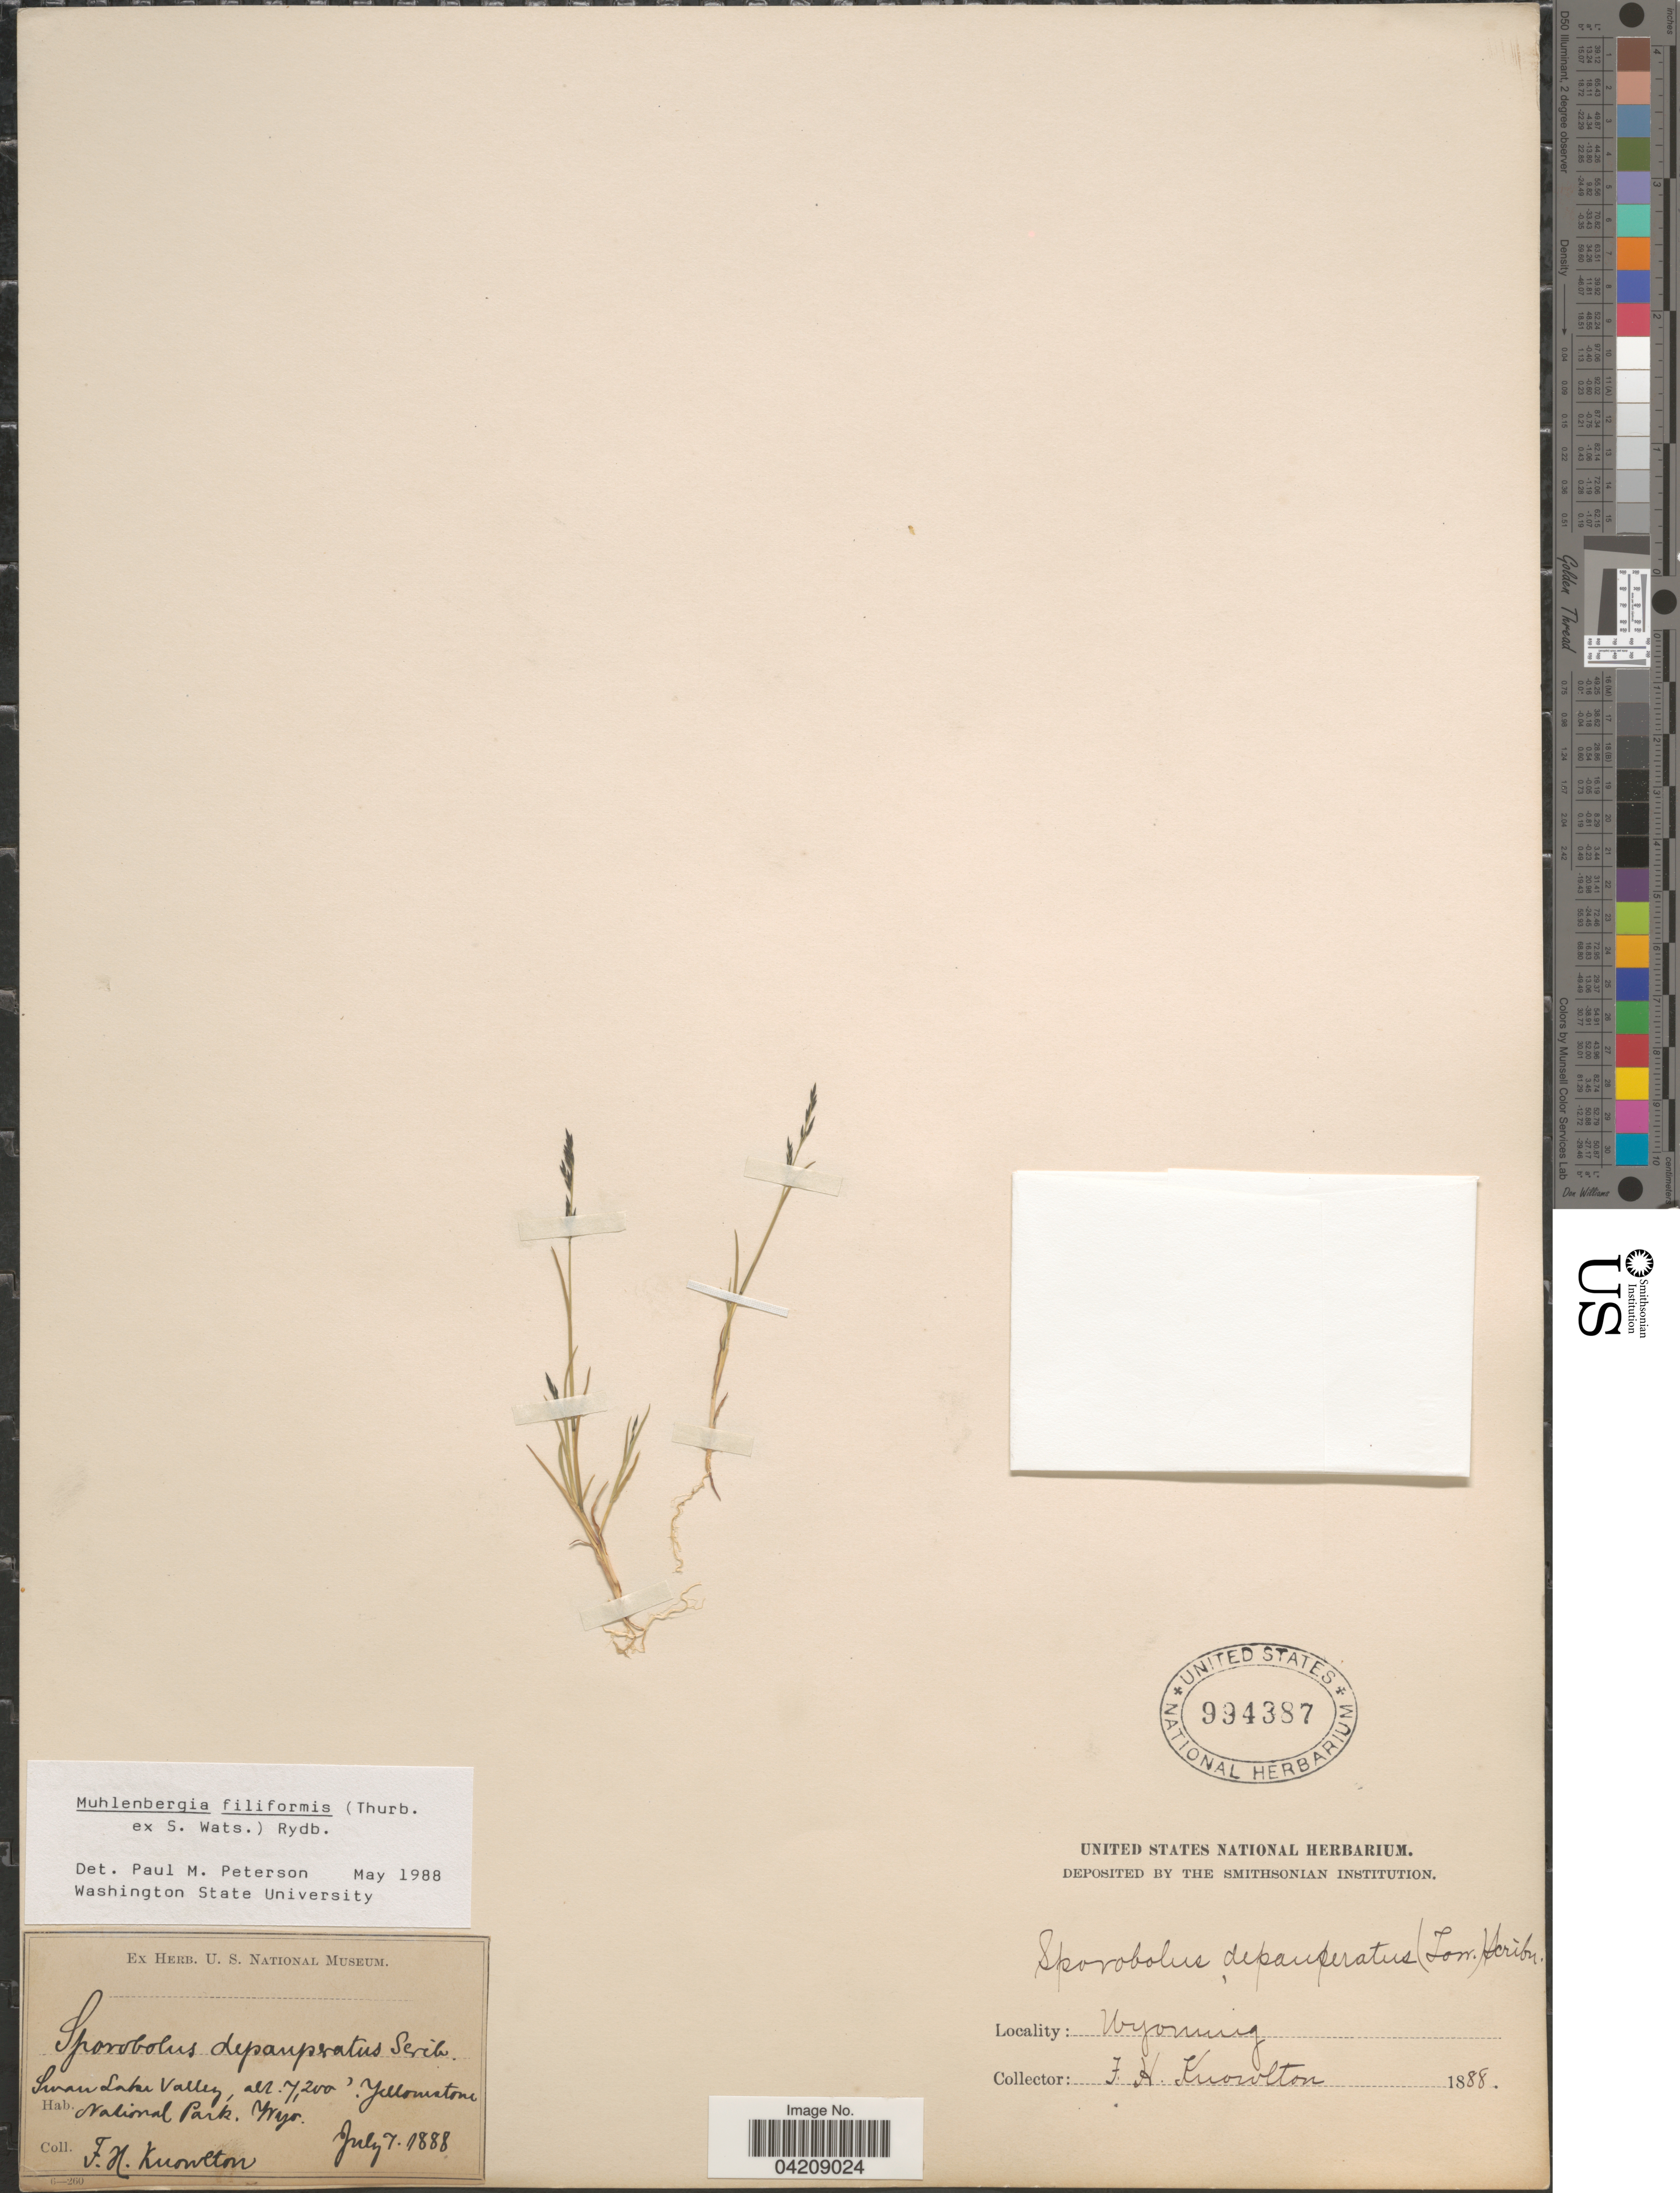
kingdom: Plantae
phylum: Tracheophyta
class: Liliopsida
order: Poales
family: Poaceae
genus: Muhlenbergia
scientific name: Muhlenbergia filiformis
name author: (Thurb. ex S. Watson) Rydb.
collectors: F. H. Knowlton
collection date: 1888-07-07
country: United States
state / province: Wyoming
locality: Swan Lake Valley. Yellowstone National Park.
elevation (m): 2195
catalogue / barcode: US 994387